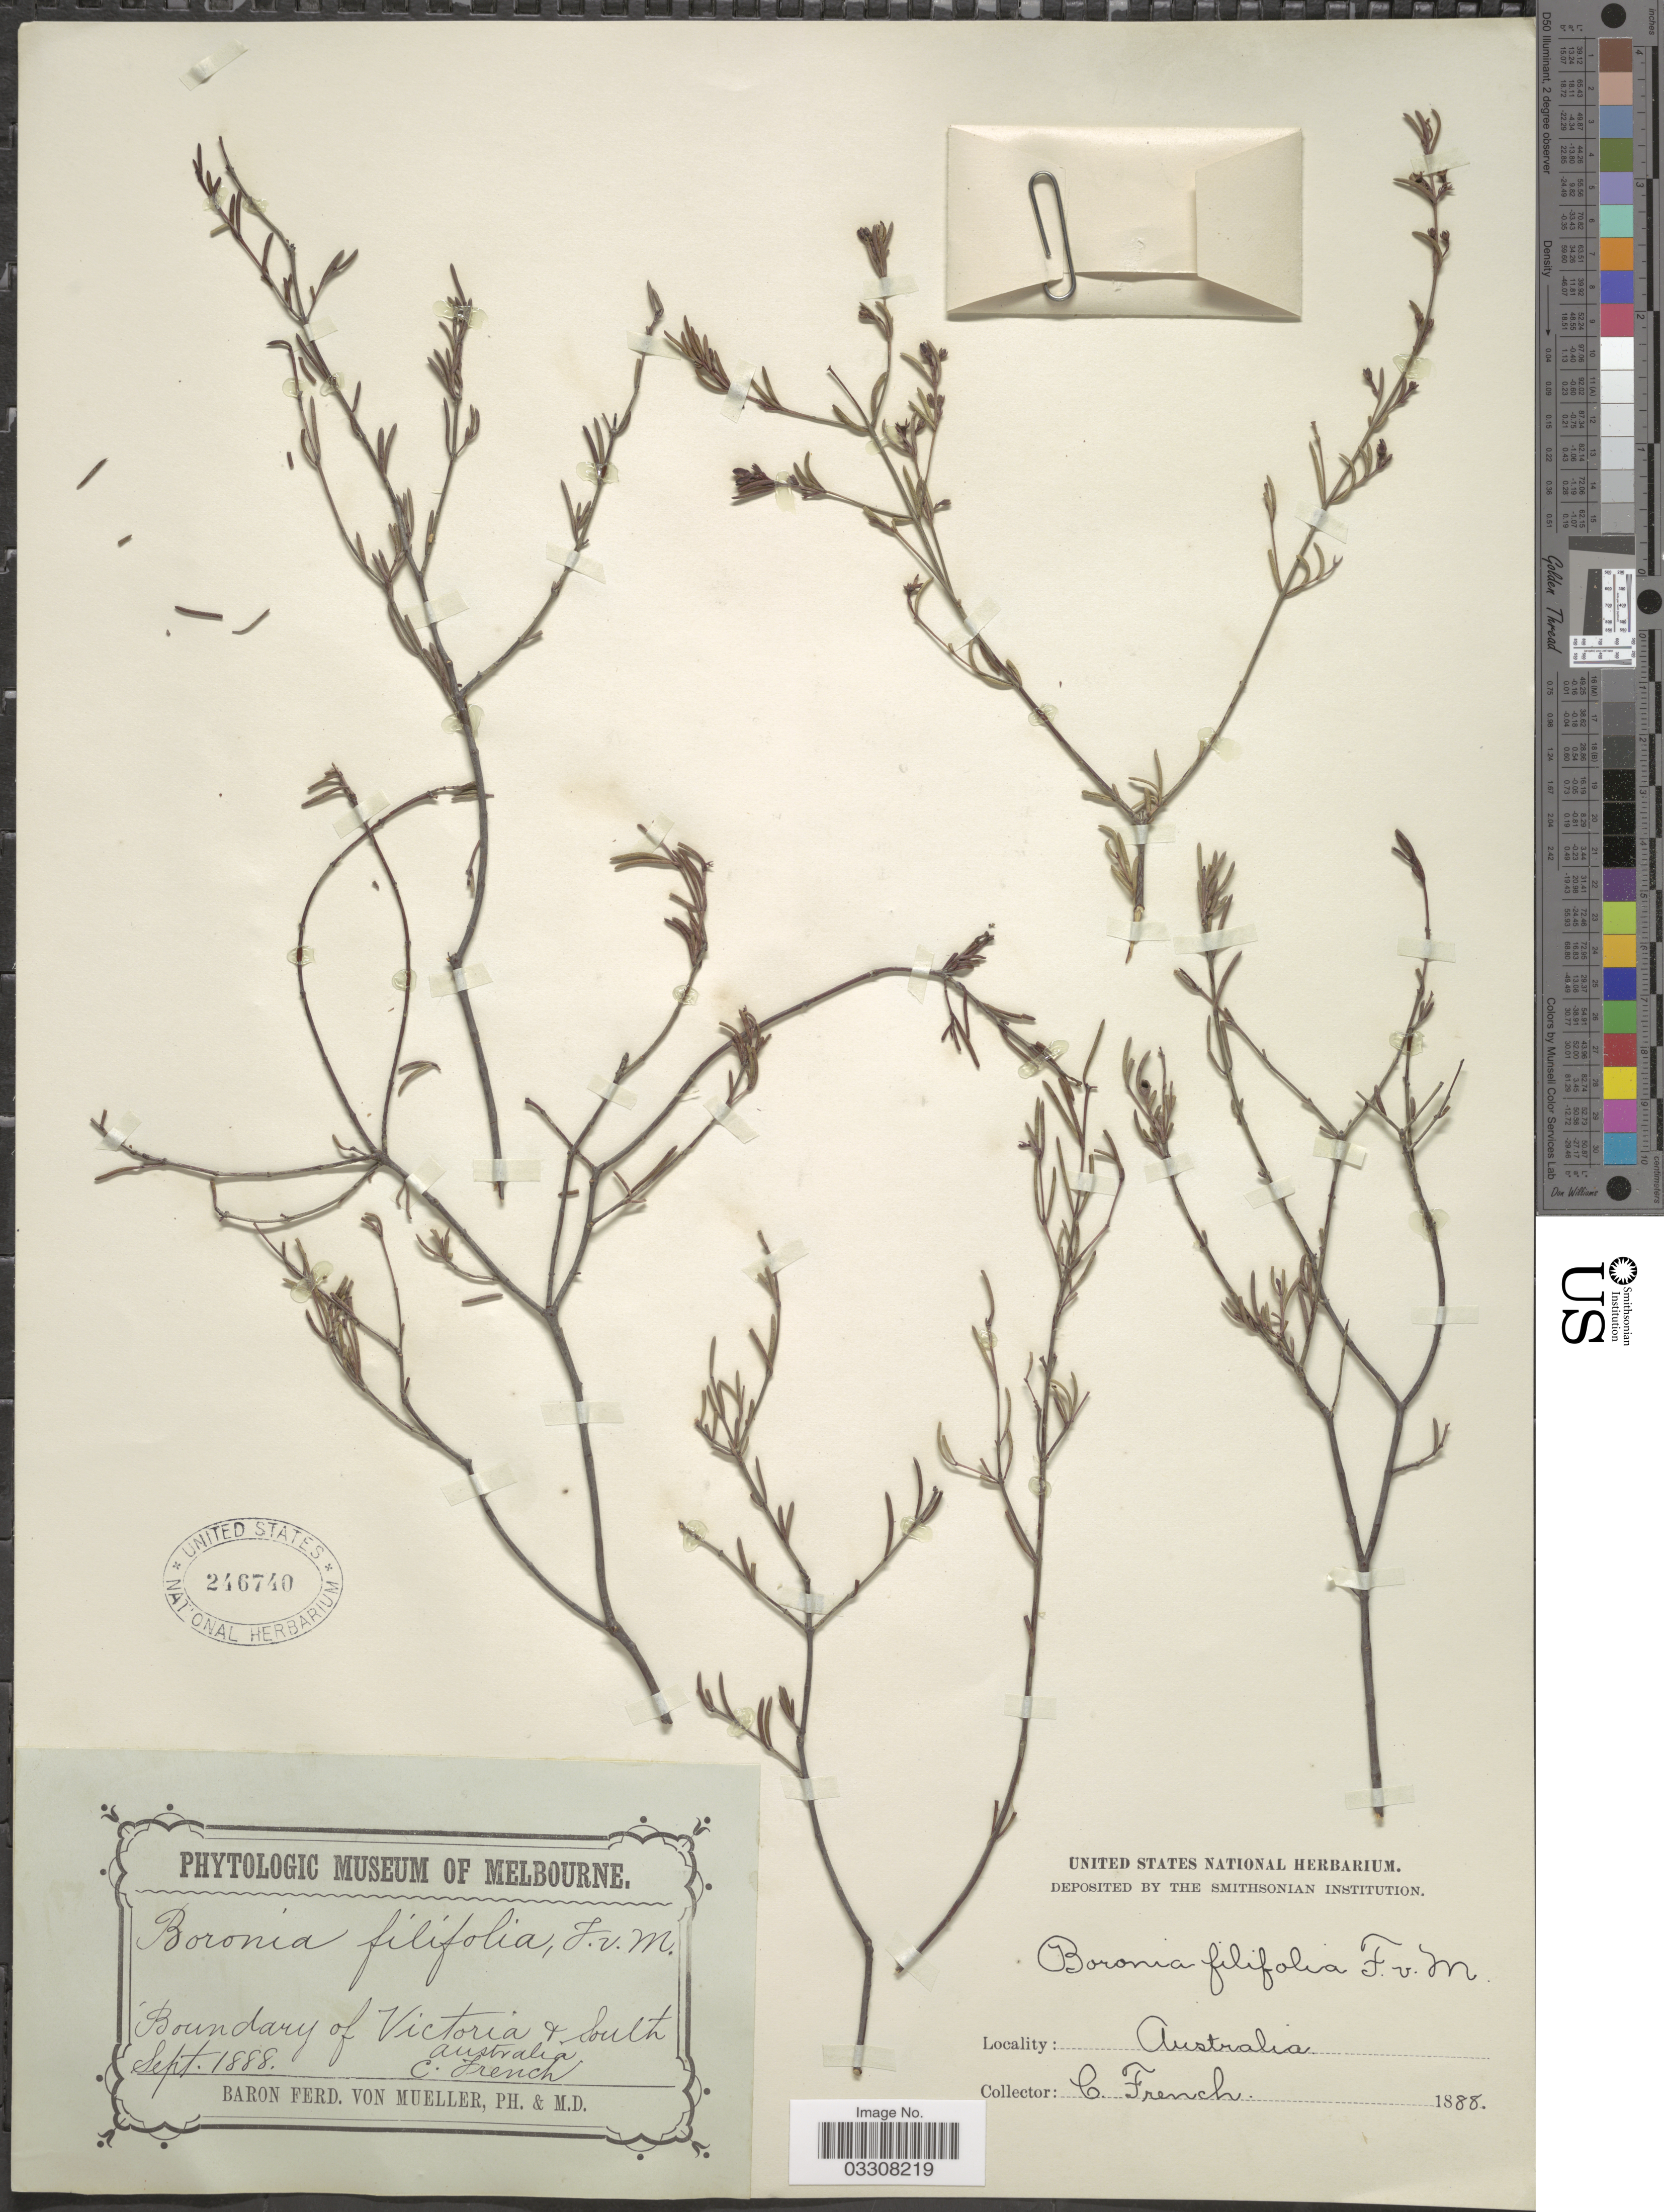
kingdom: Plantae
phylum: Tracheophyta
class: Magnoliopsida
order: Sapindales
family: Rutaceae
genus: Boronia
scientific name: Boronia filifolia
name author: F. Muell.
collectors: C. French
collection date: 1888-09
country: Australia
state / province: South Australia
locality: Boundary of Victoria.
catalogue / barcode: US 246740